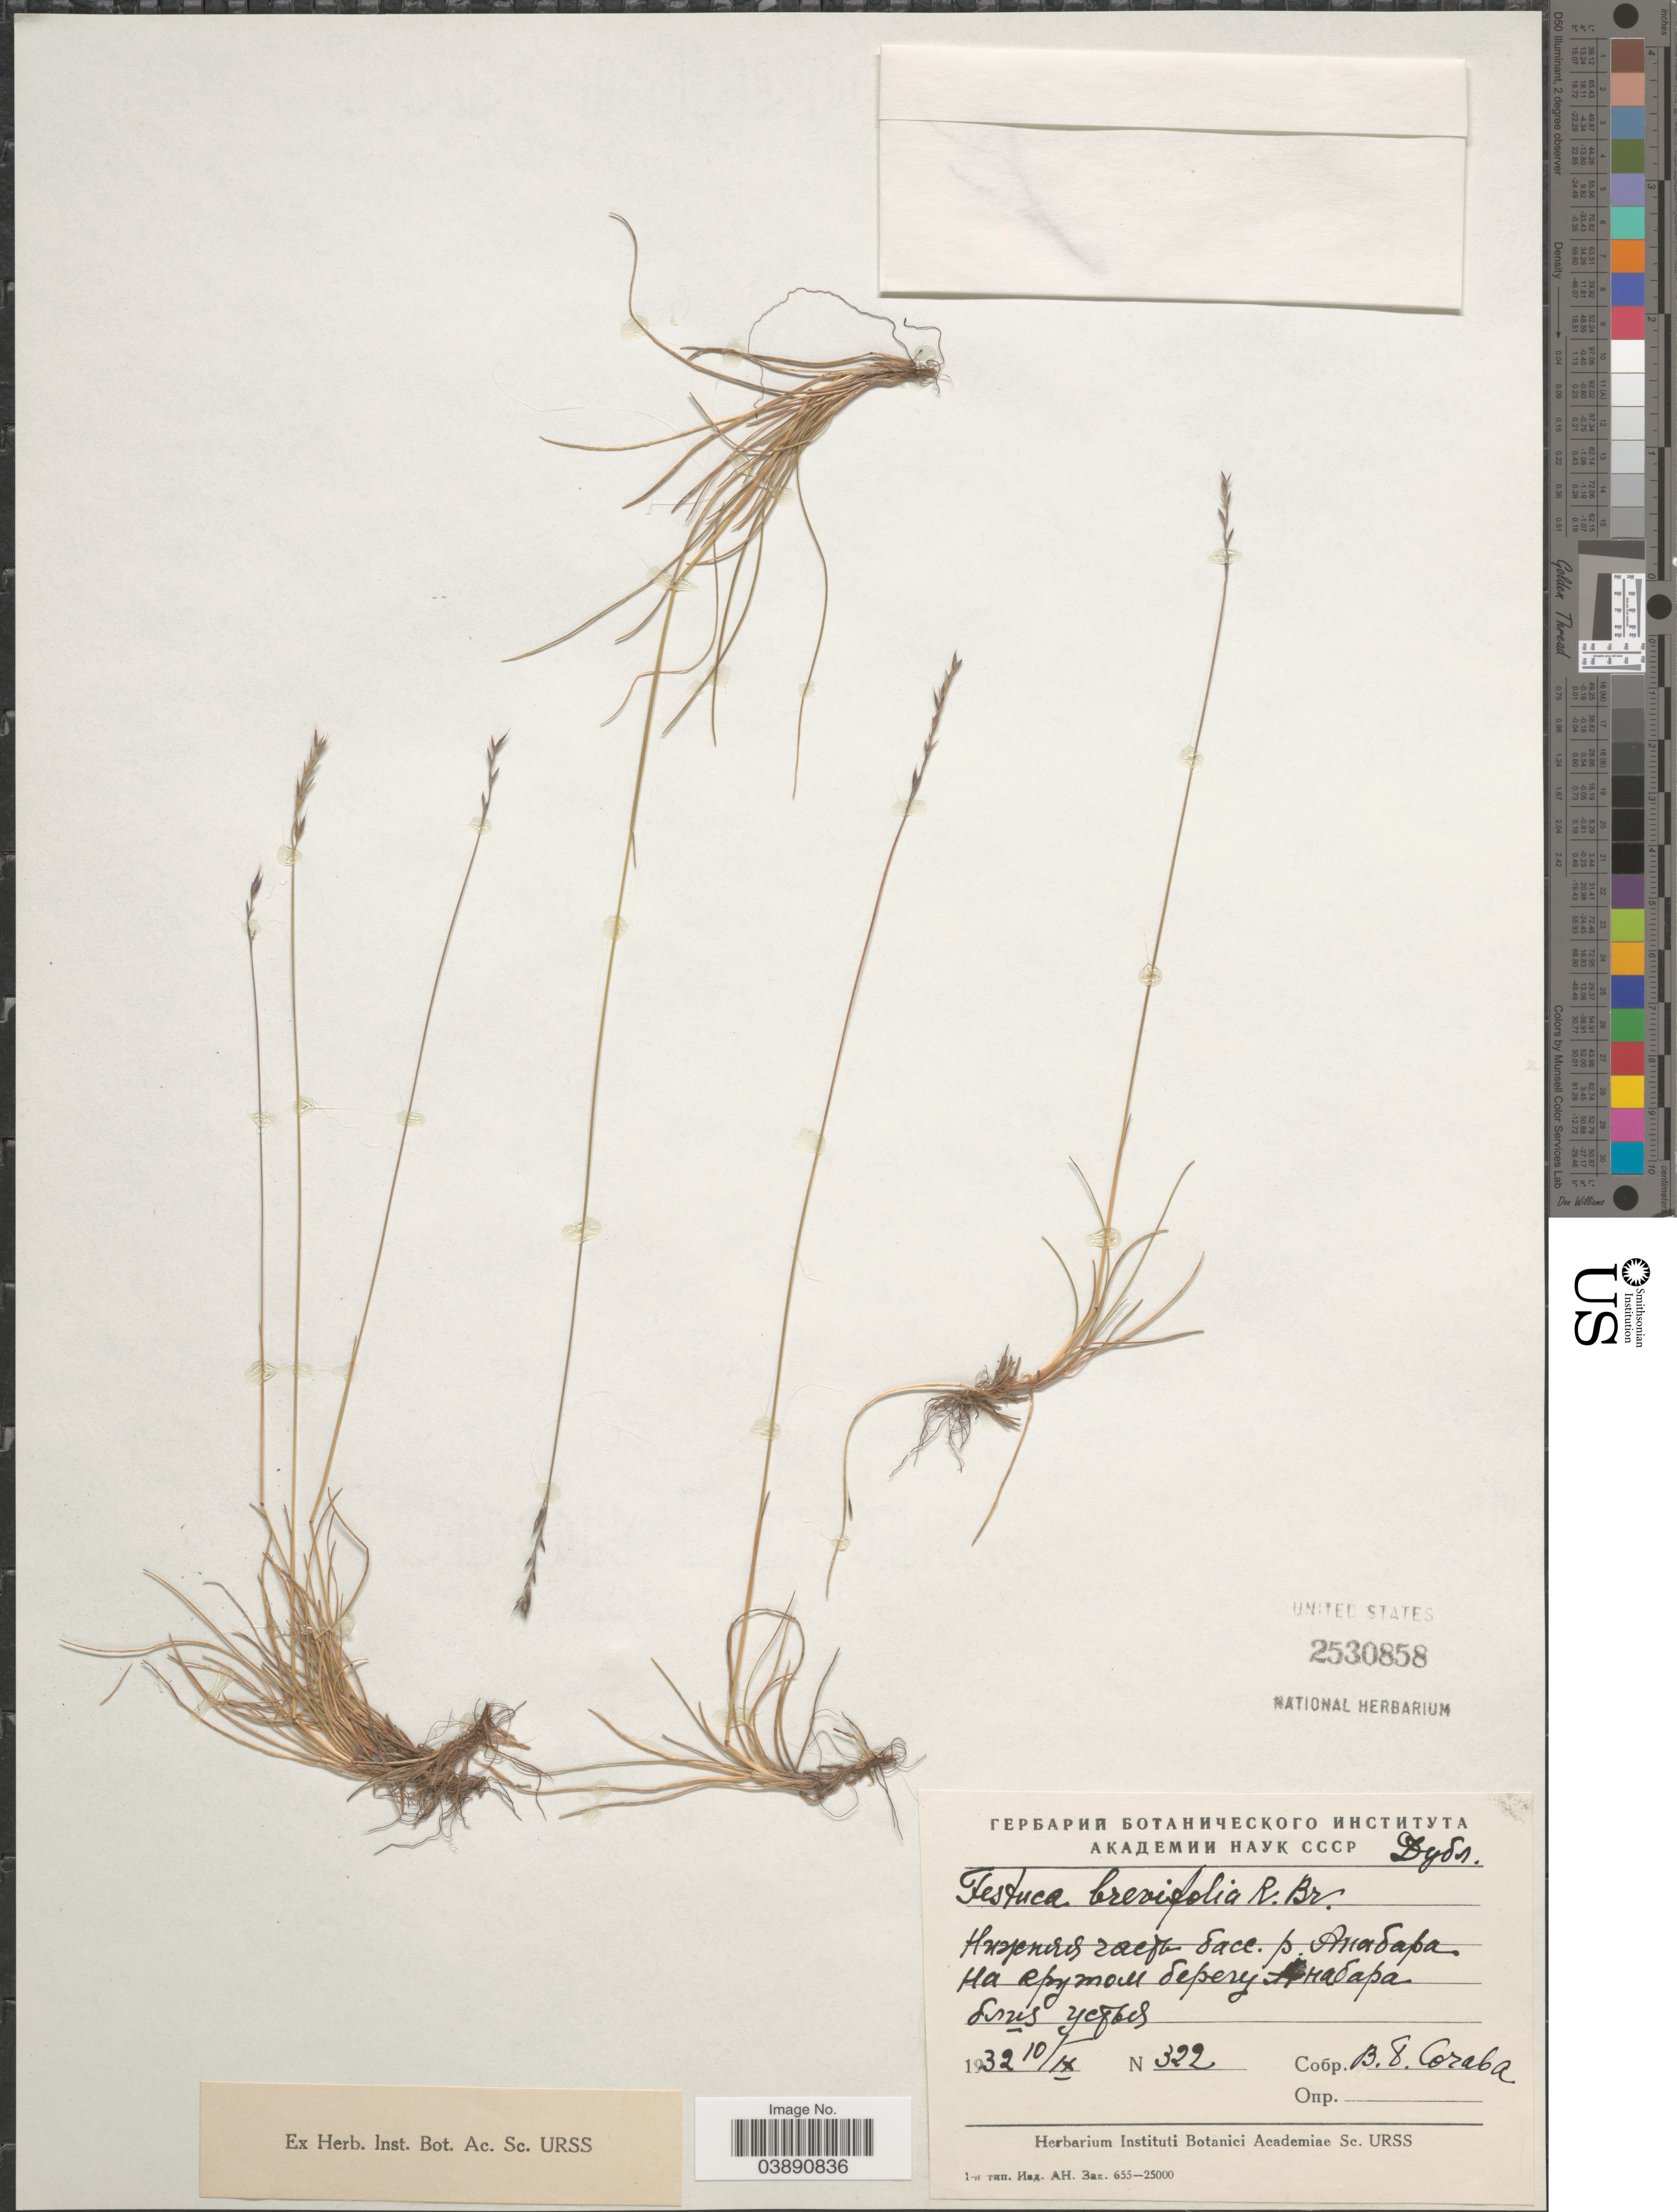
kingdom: Plantae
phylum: Tracheophyta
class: Liliopsida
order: Poales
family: Poaceae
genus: Festuca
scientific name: Festuca brachyphylla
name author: Schult. & Schult. f.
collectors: V. Sochava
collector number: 322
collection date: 1932-09-10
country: Russian Federation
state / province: Sakha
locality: Basin of river Anabar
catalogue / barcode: US 2530858